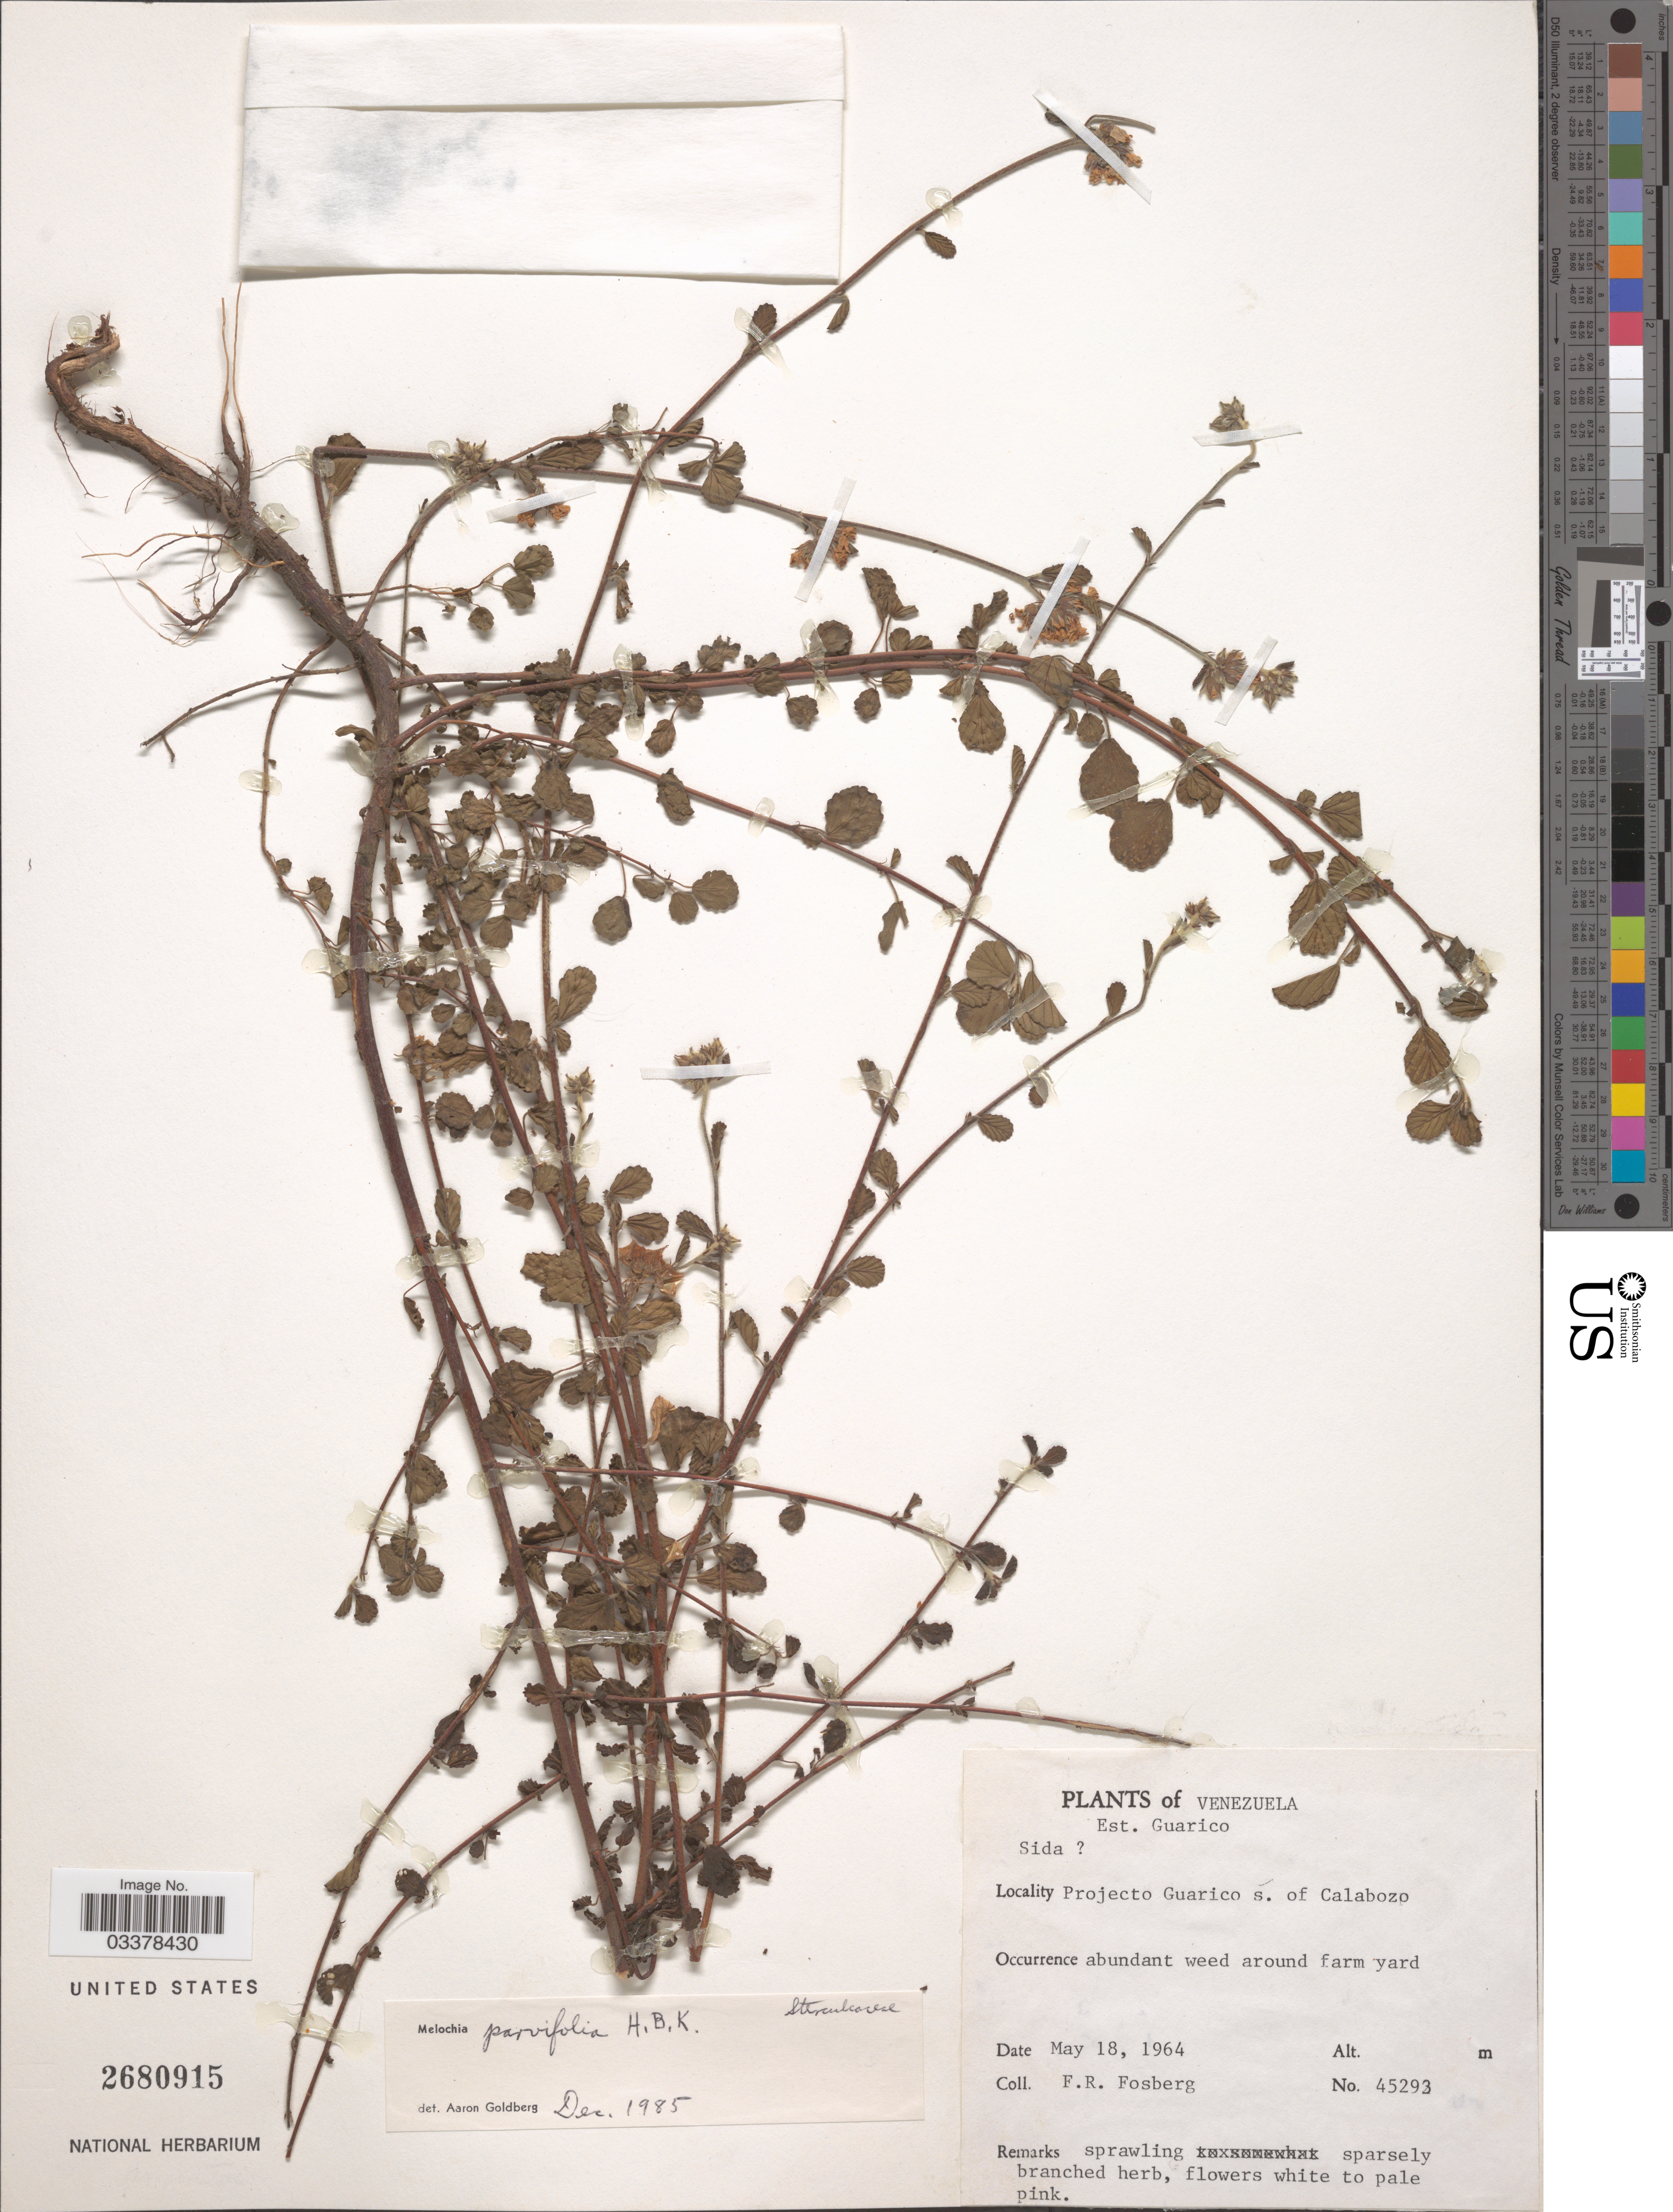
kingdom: Plantae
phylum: Tracheophyta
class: Magnoliopsida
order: Malvales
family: Malvaceae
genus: Melochia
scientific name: Melochia parvifolia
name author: Kunth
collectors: F. R. Fosberg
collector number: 45293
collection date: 1964-05-18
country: Venezuela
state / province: Guárico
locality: Projecto Guarico s. of Calabozo.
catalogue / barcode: US 2680915